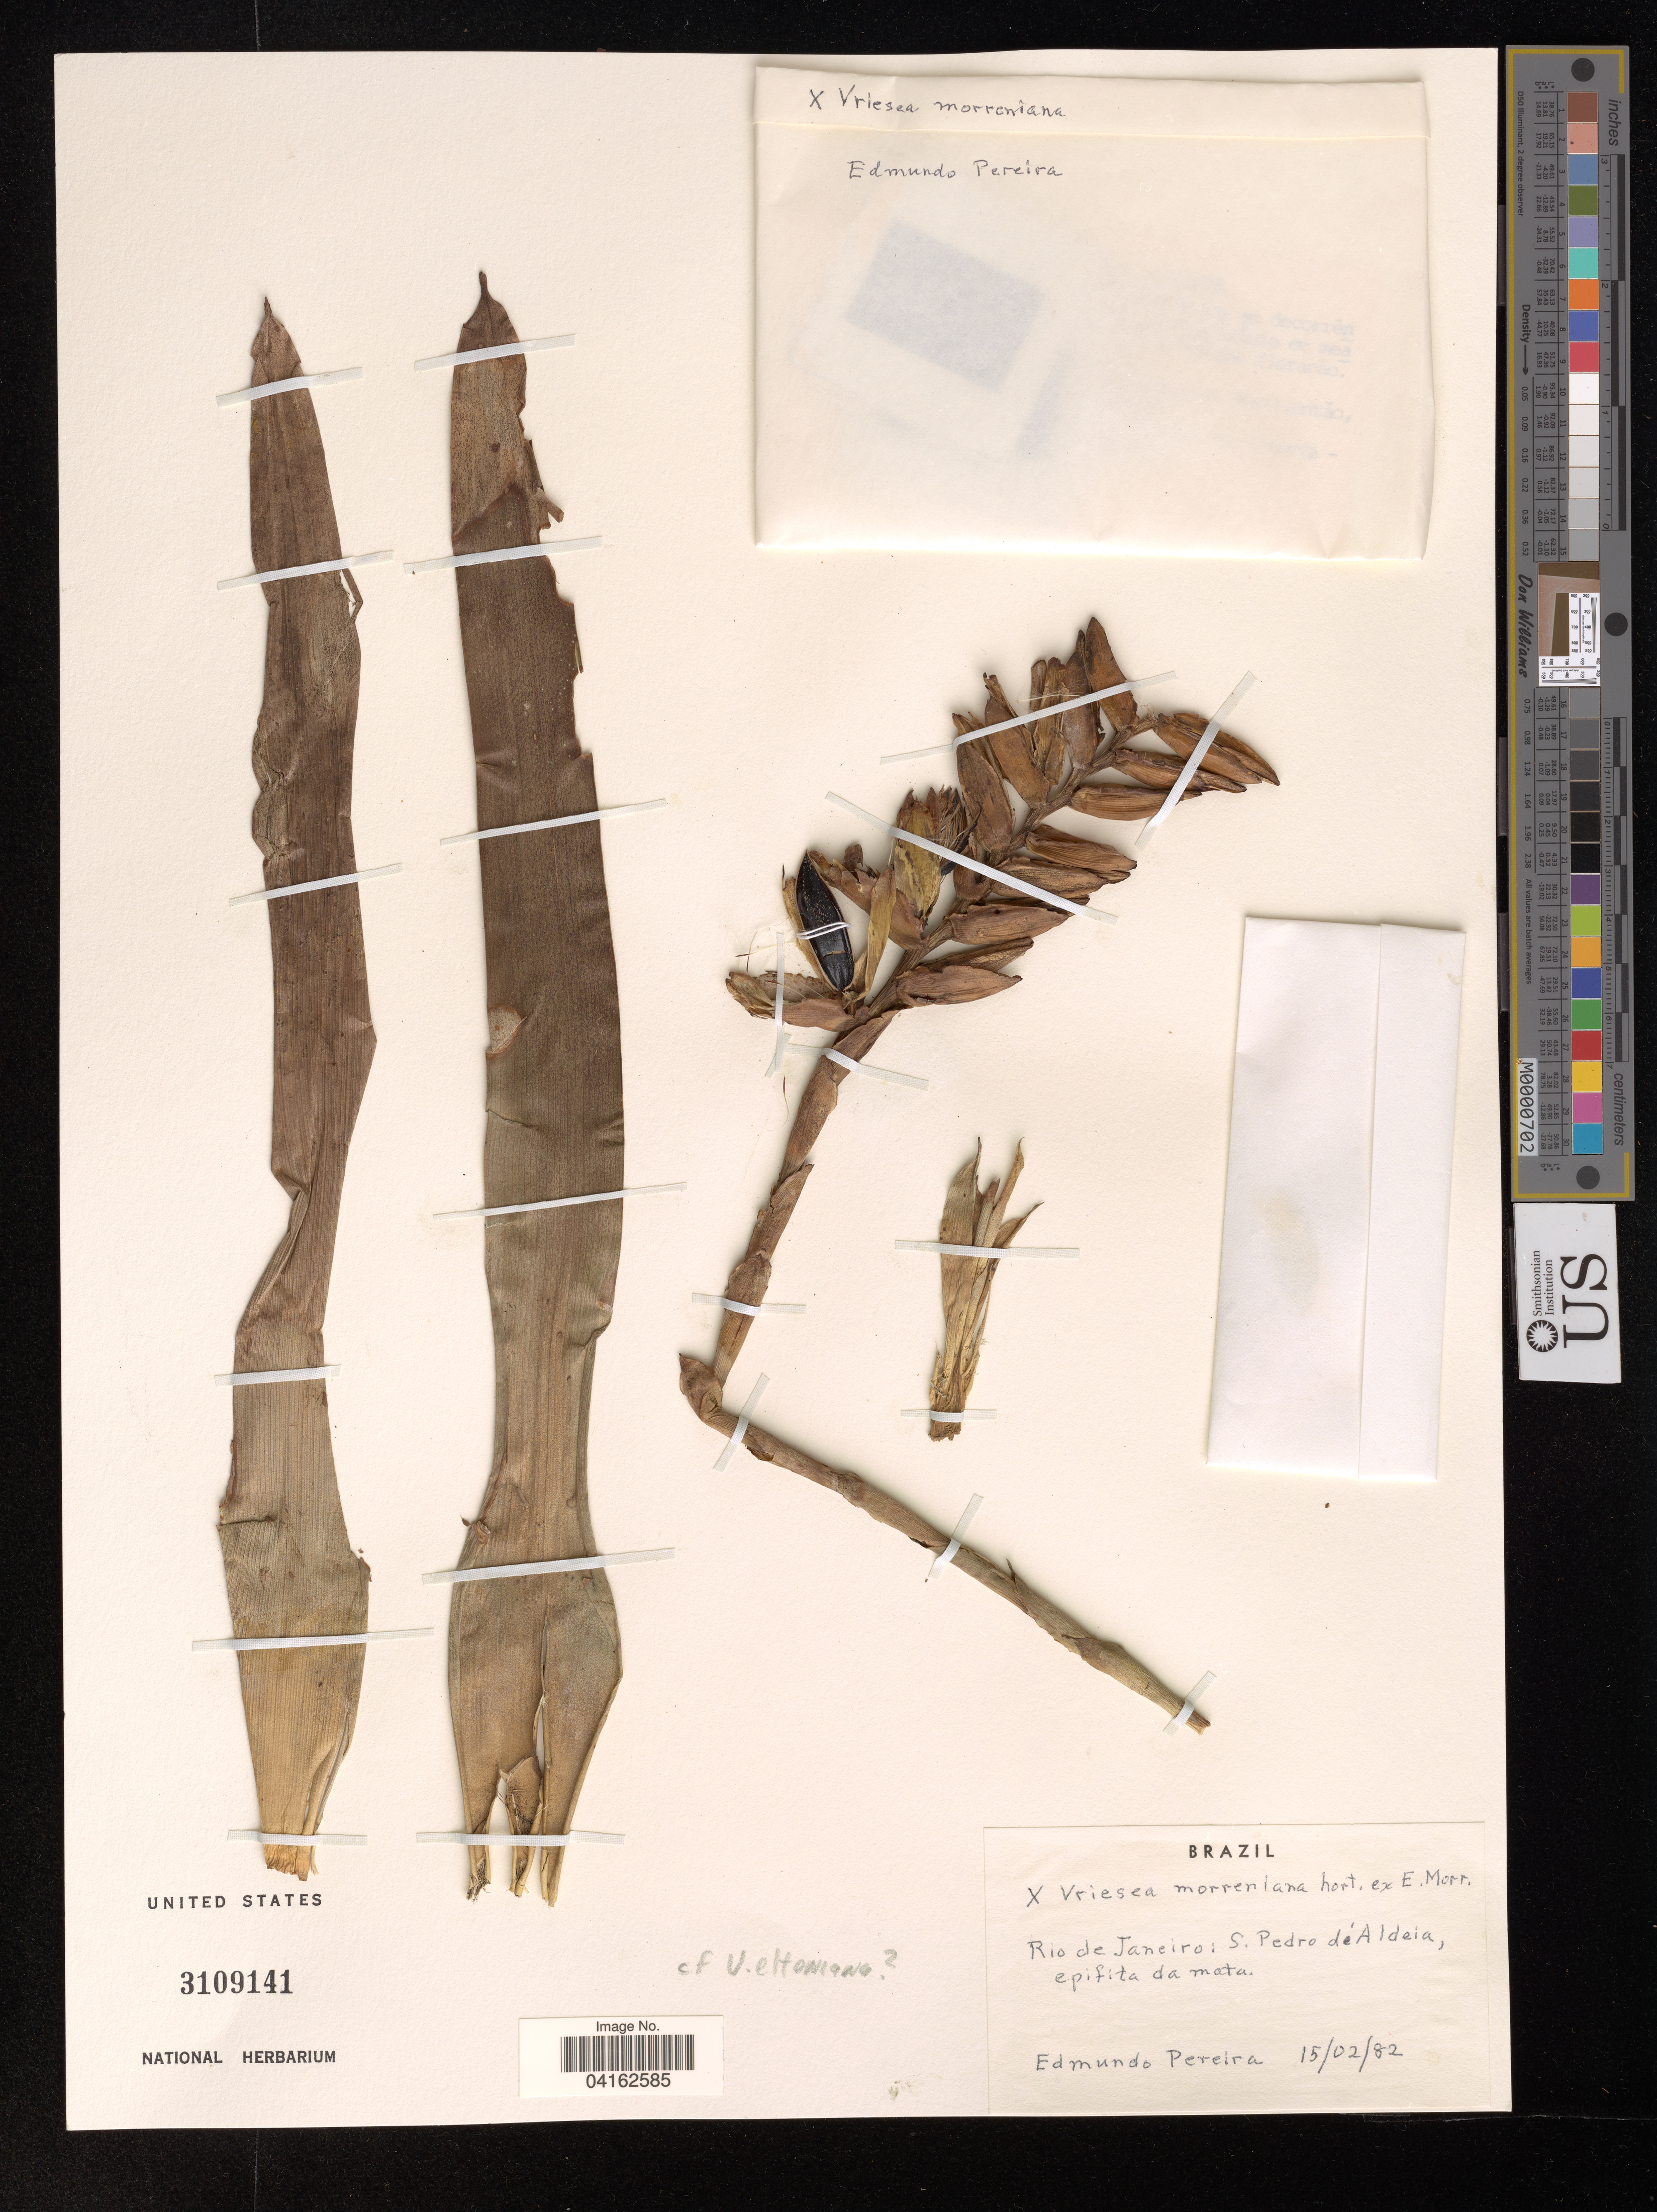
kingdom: Plantae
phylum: Tracheophyta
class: Liliopsida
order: Poales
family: Bromeliaceae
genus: Vriesea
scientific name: Vriesea x morreniana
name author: É. Morren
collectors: E. Pereira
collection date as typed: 15 2 82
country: Brazil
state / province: Rio de Janeiro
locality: S. Pedro d'Aldeia.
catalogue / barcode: US 3190141